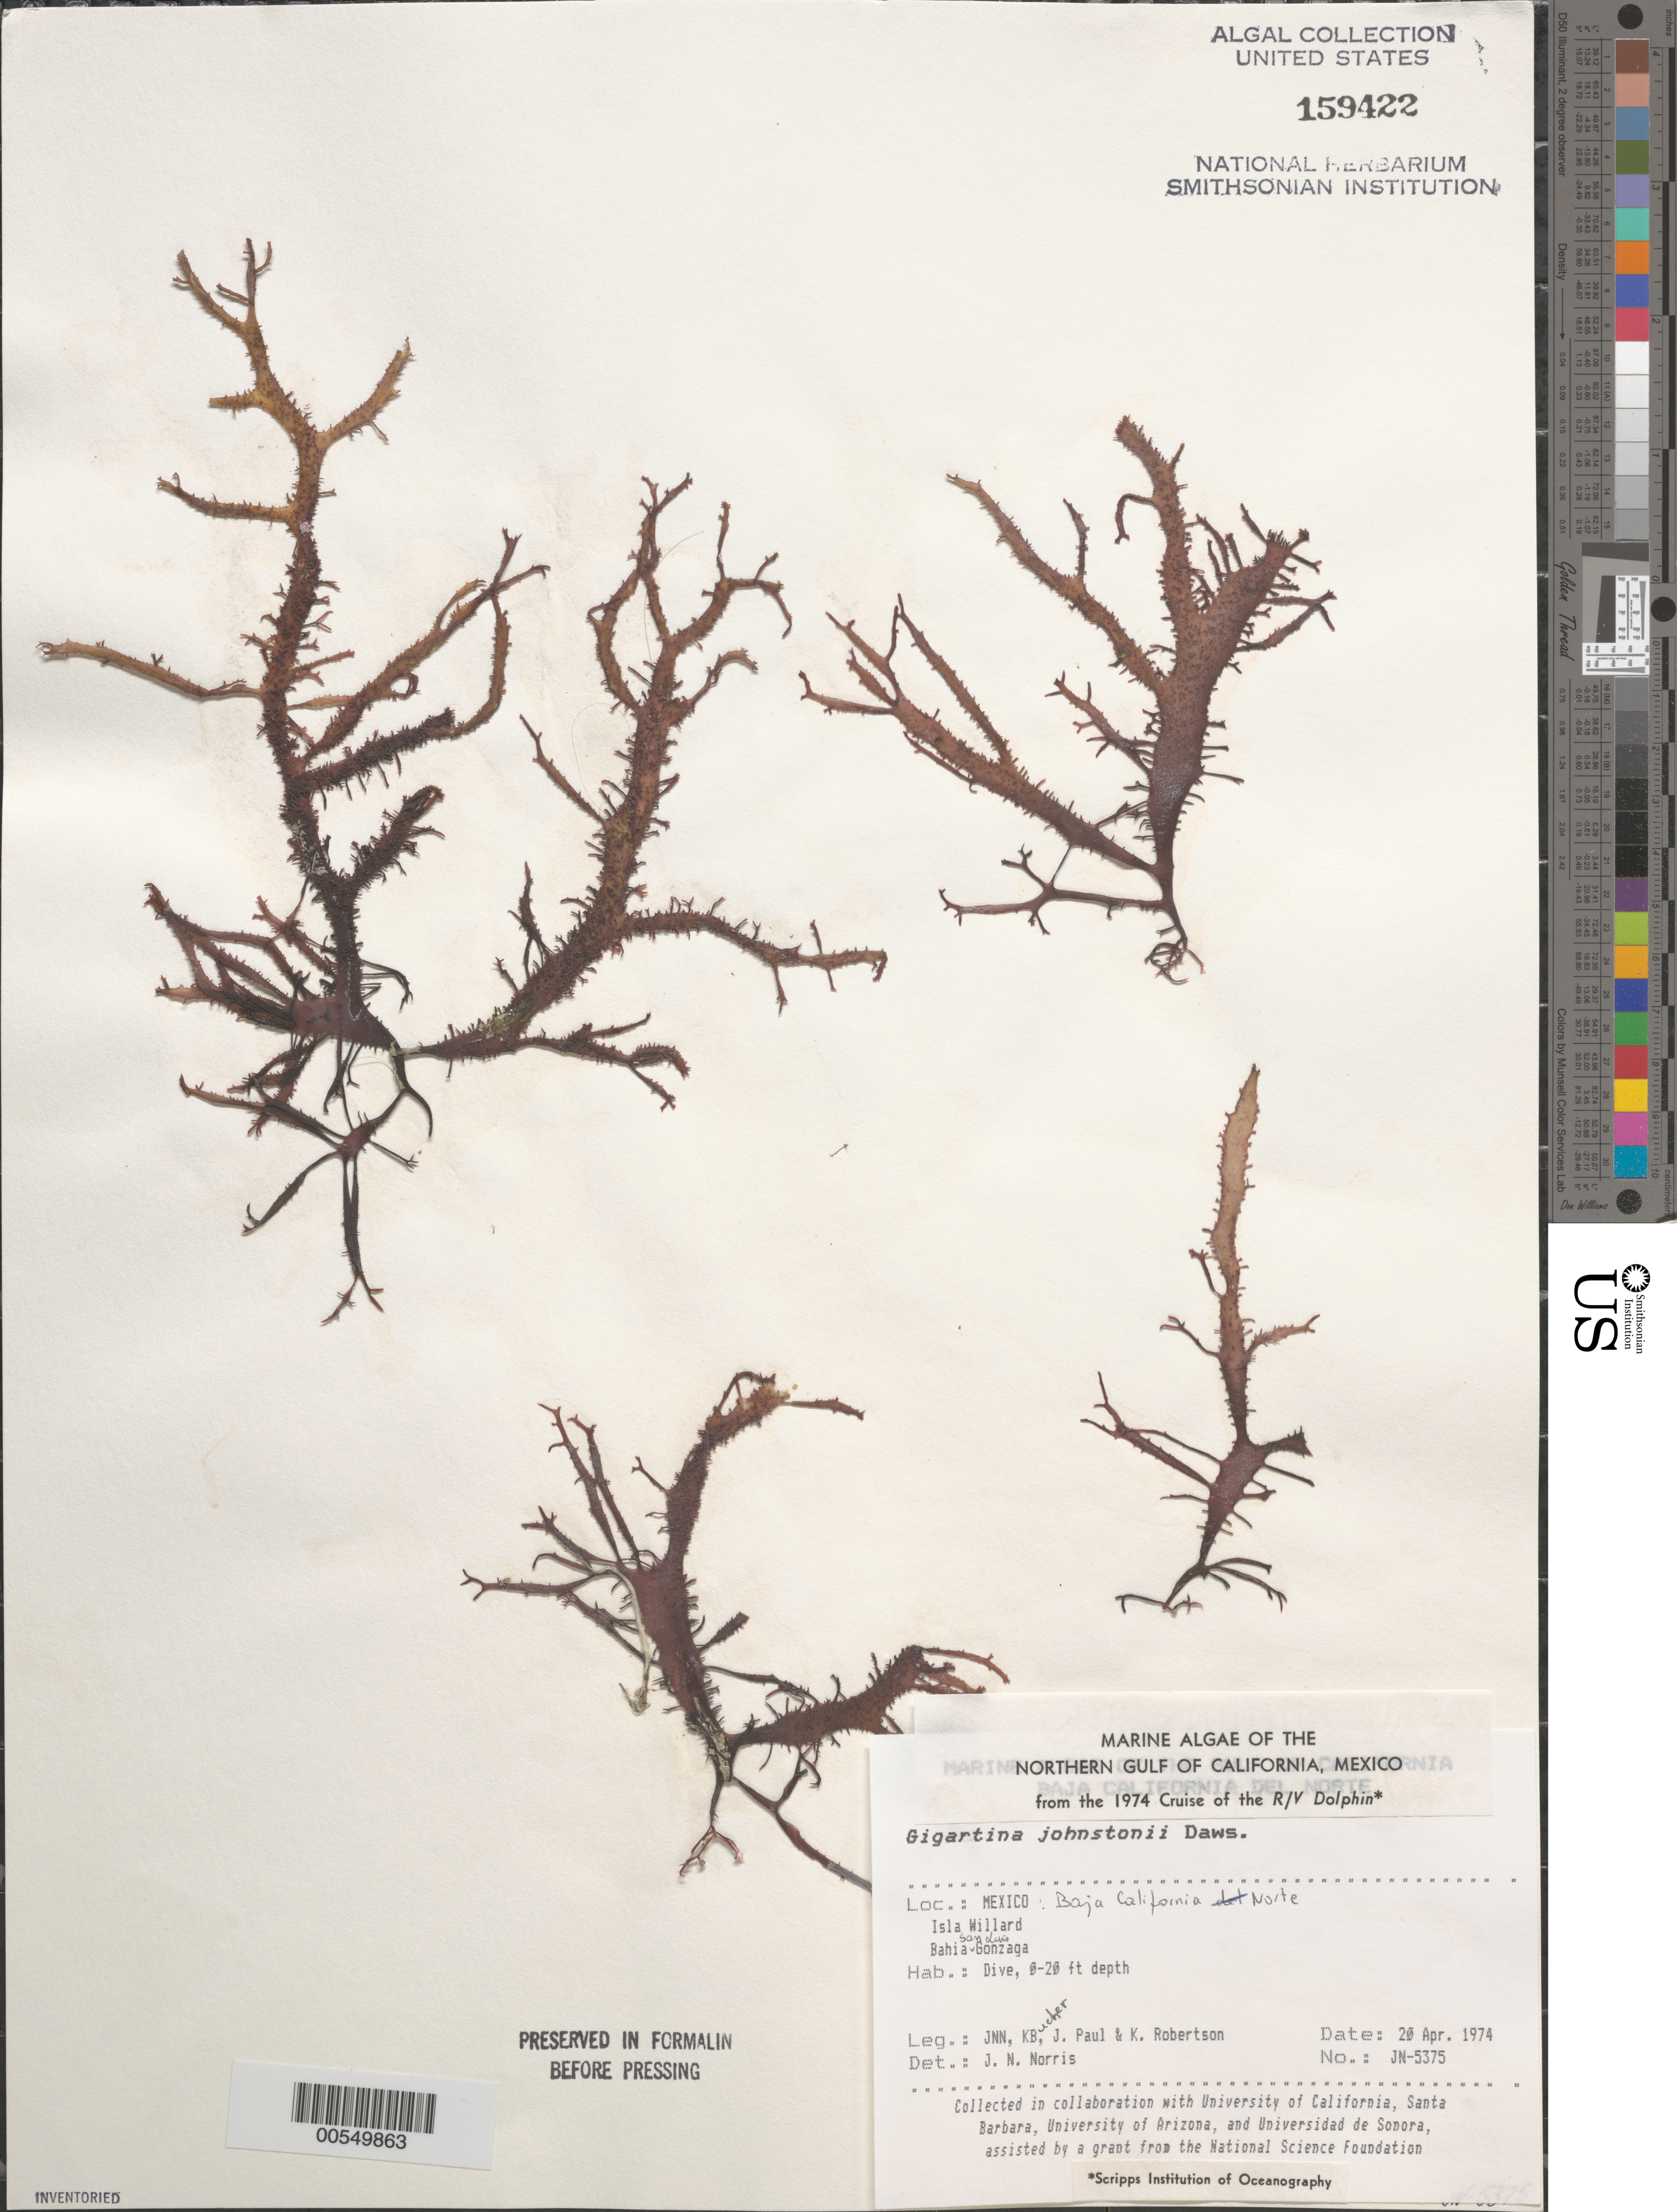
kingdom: Plantae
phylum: Rhodophyta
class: Florideophyceae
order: Gigartinales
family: Gigartinaceae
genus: Chondracanthus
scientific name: Chondracanthus squarrulosus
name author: (Setch. & N.L. Gardner) J.R. Hughey et al.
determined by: Algae name updating Project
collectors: J. N. Norris, K. E. Bucher, J. Paul & K. Robertson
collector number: JN-5375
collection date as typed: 20 Apr 1974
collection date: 1974-04-20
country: Mexico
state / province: Baja California Norte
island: Isla Willard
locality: Bahia San Luis Gonzaga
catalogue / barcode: US 159422